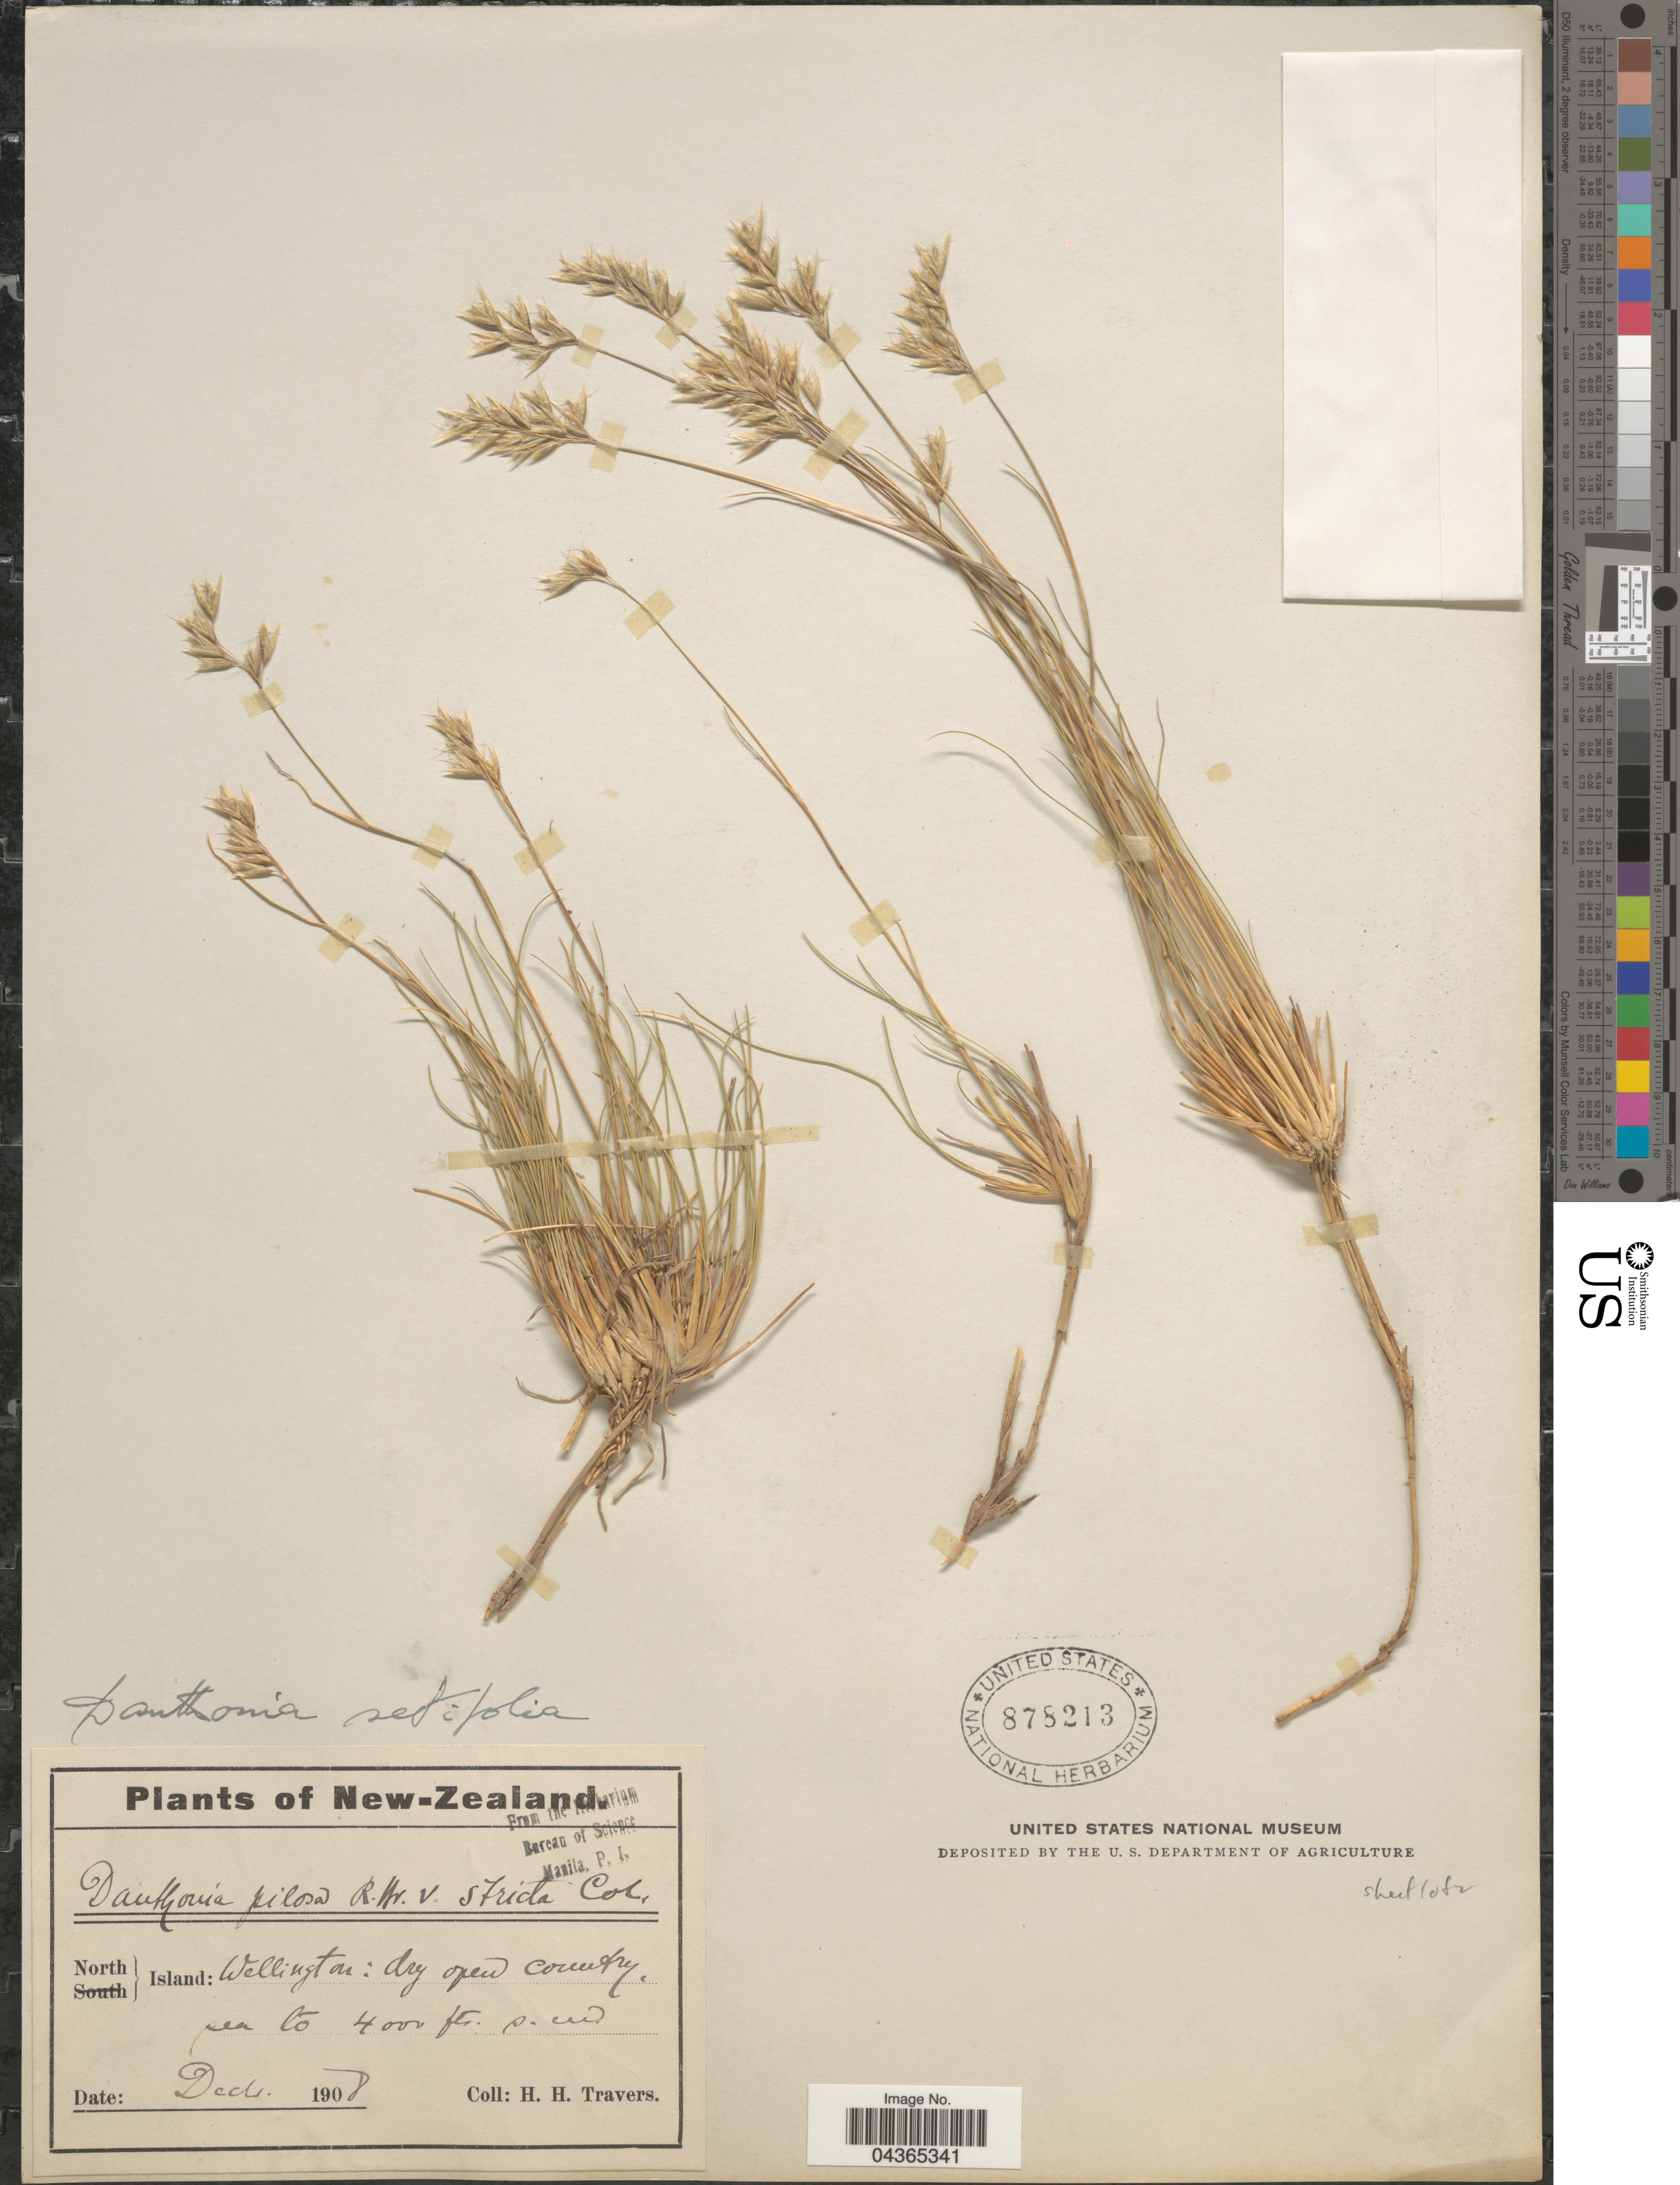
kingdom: Plantae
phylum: Tracheophyta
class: Liliopsida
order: Poales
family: Poaceae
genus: Rytidosperma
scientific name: Rytidosperma setifolium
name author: (Hook. f.) Connor & Edgar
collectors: H. Travers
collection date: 1908-12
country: New Zealand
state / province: Wellington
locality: North Island: Wellington: dry open country.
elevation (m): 0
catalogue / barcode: US 878213